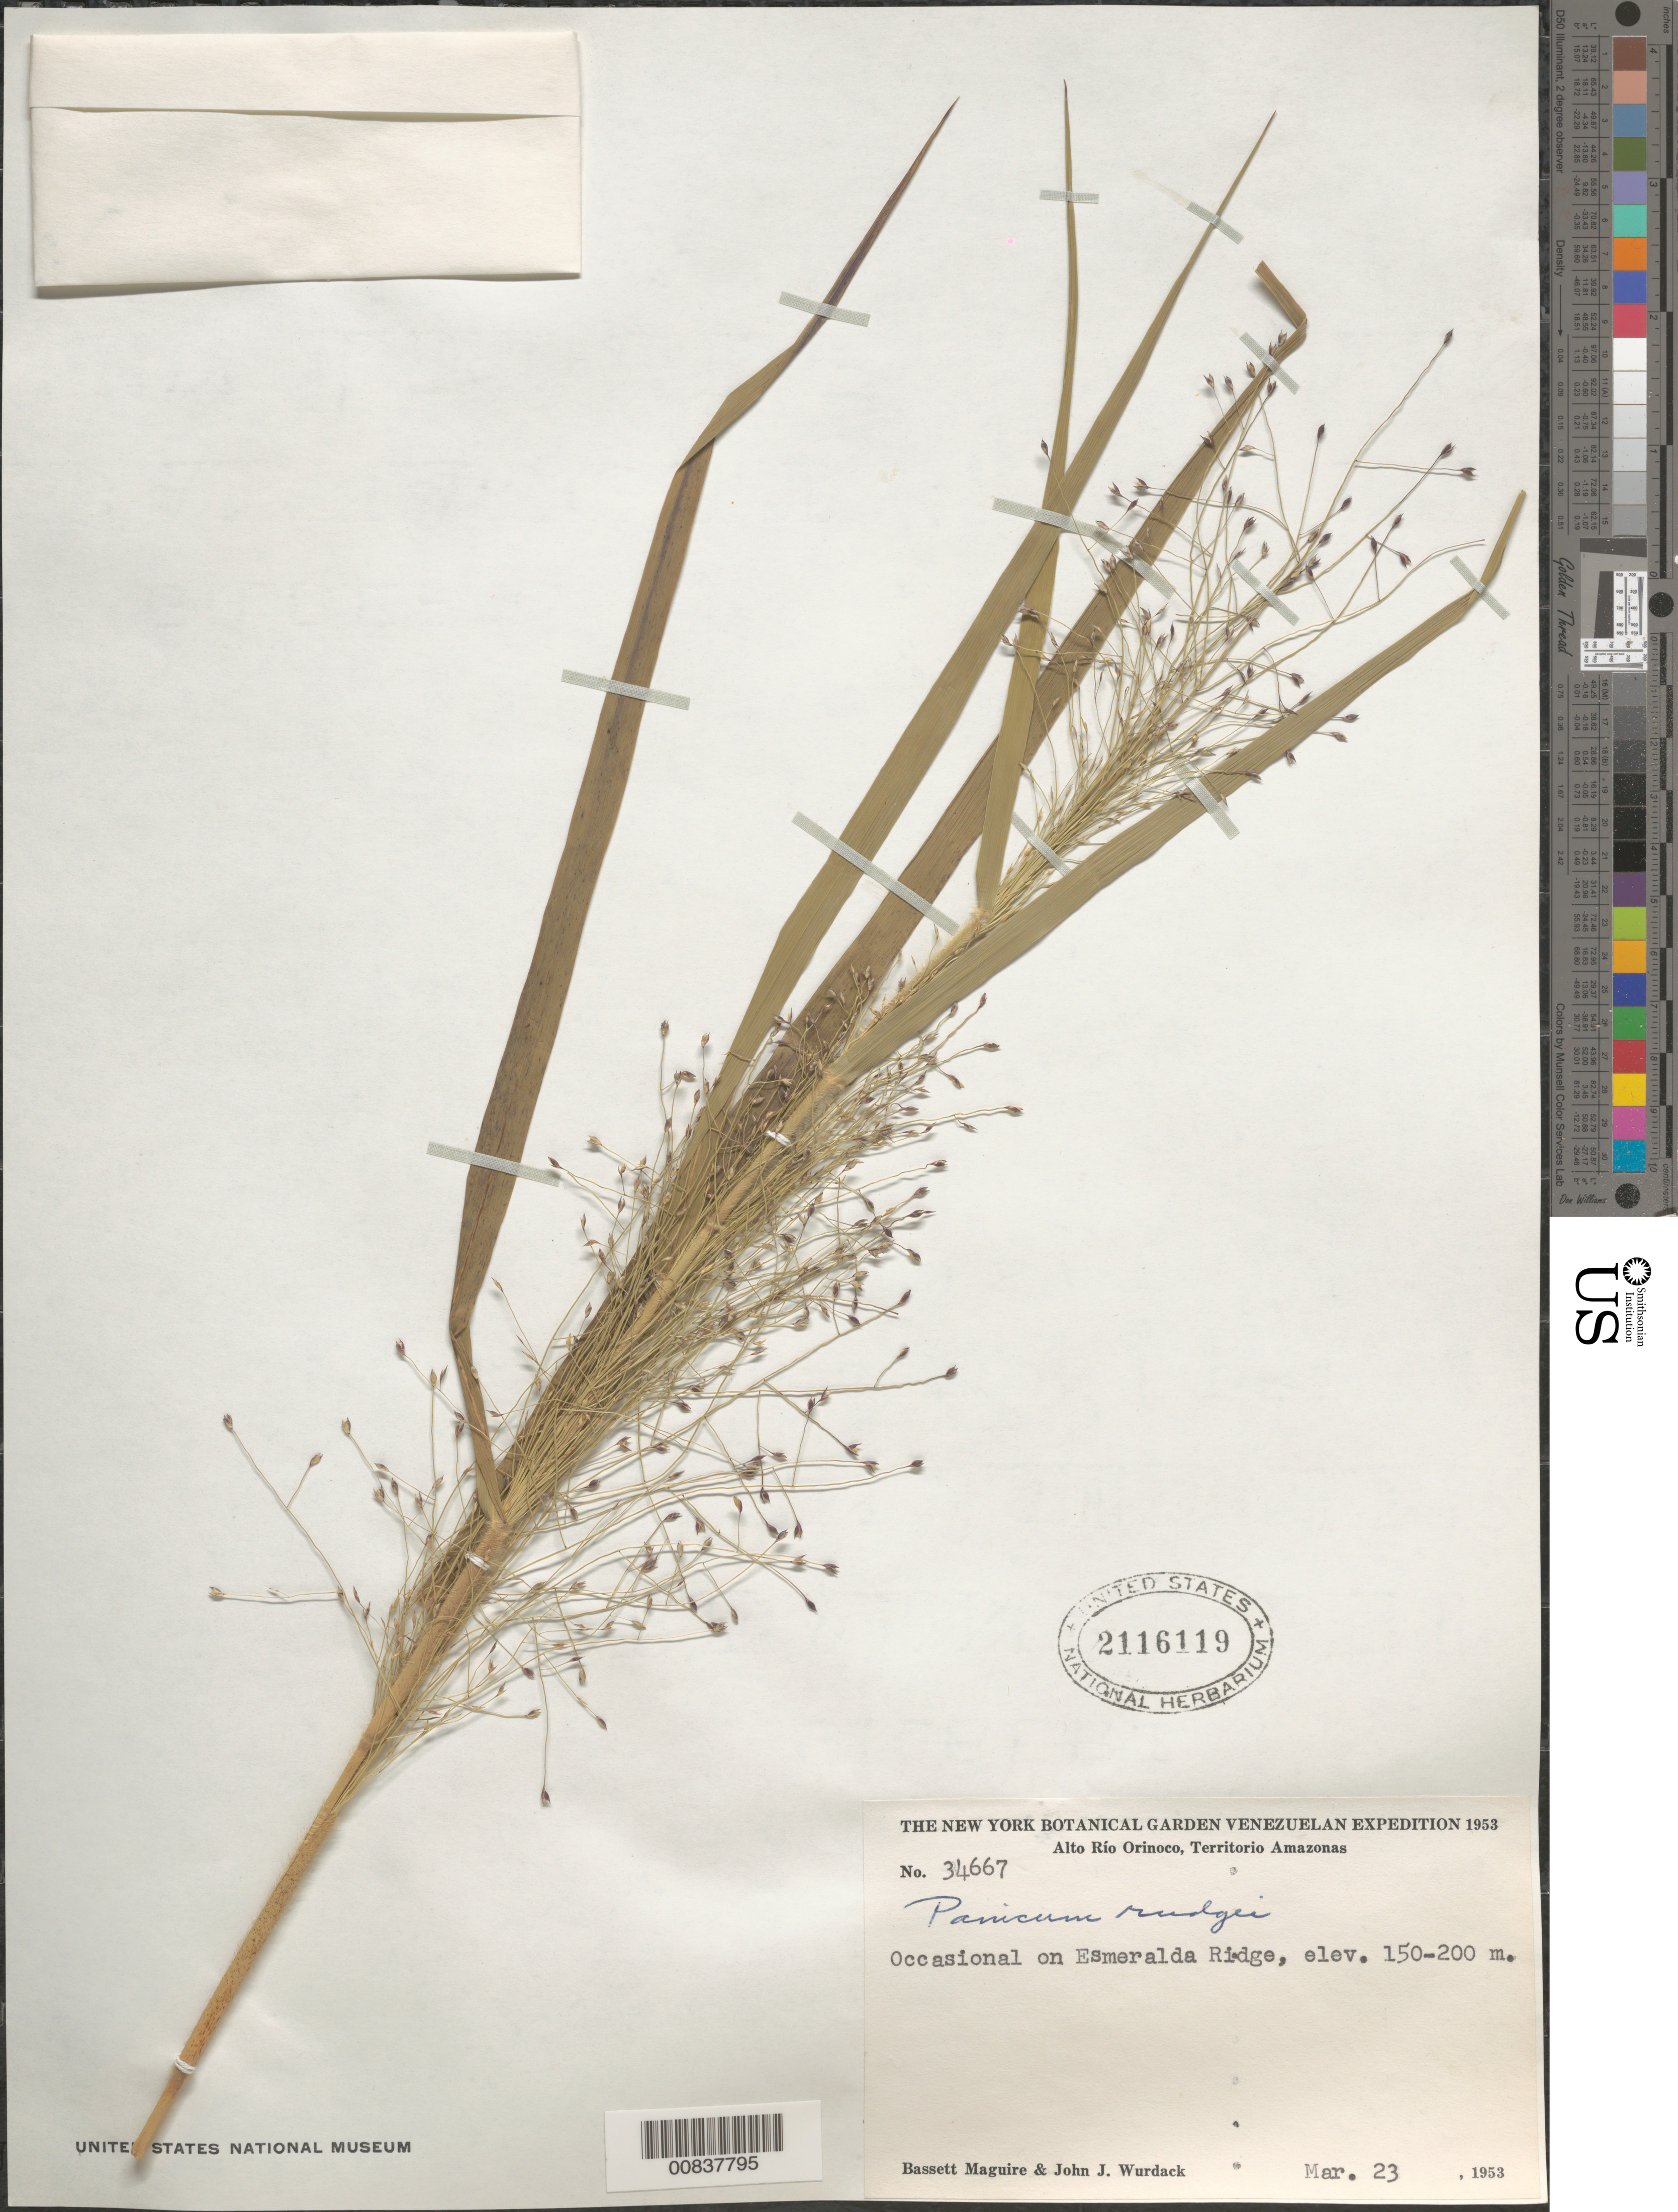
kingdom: Plantae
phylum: Tracheophyta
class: Liliopsida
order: Poales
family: Poaceae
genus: Panicum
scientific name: Panicum rudgei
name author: Roem. & Schult.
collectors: B. Maguire & J. J. Wurdack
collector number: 34667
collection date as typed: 23-Mar-53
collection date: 1953-03-23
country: Venezuela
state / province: Amazonas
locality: Alto Río Orinoco, Esmeralda Ridge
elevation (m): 150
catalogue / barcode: US 2116119